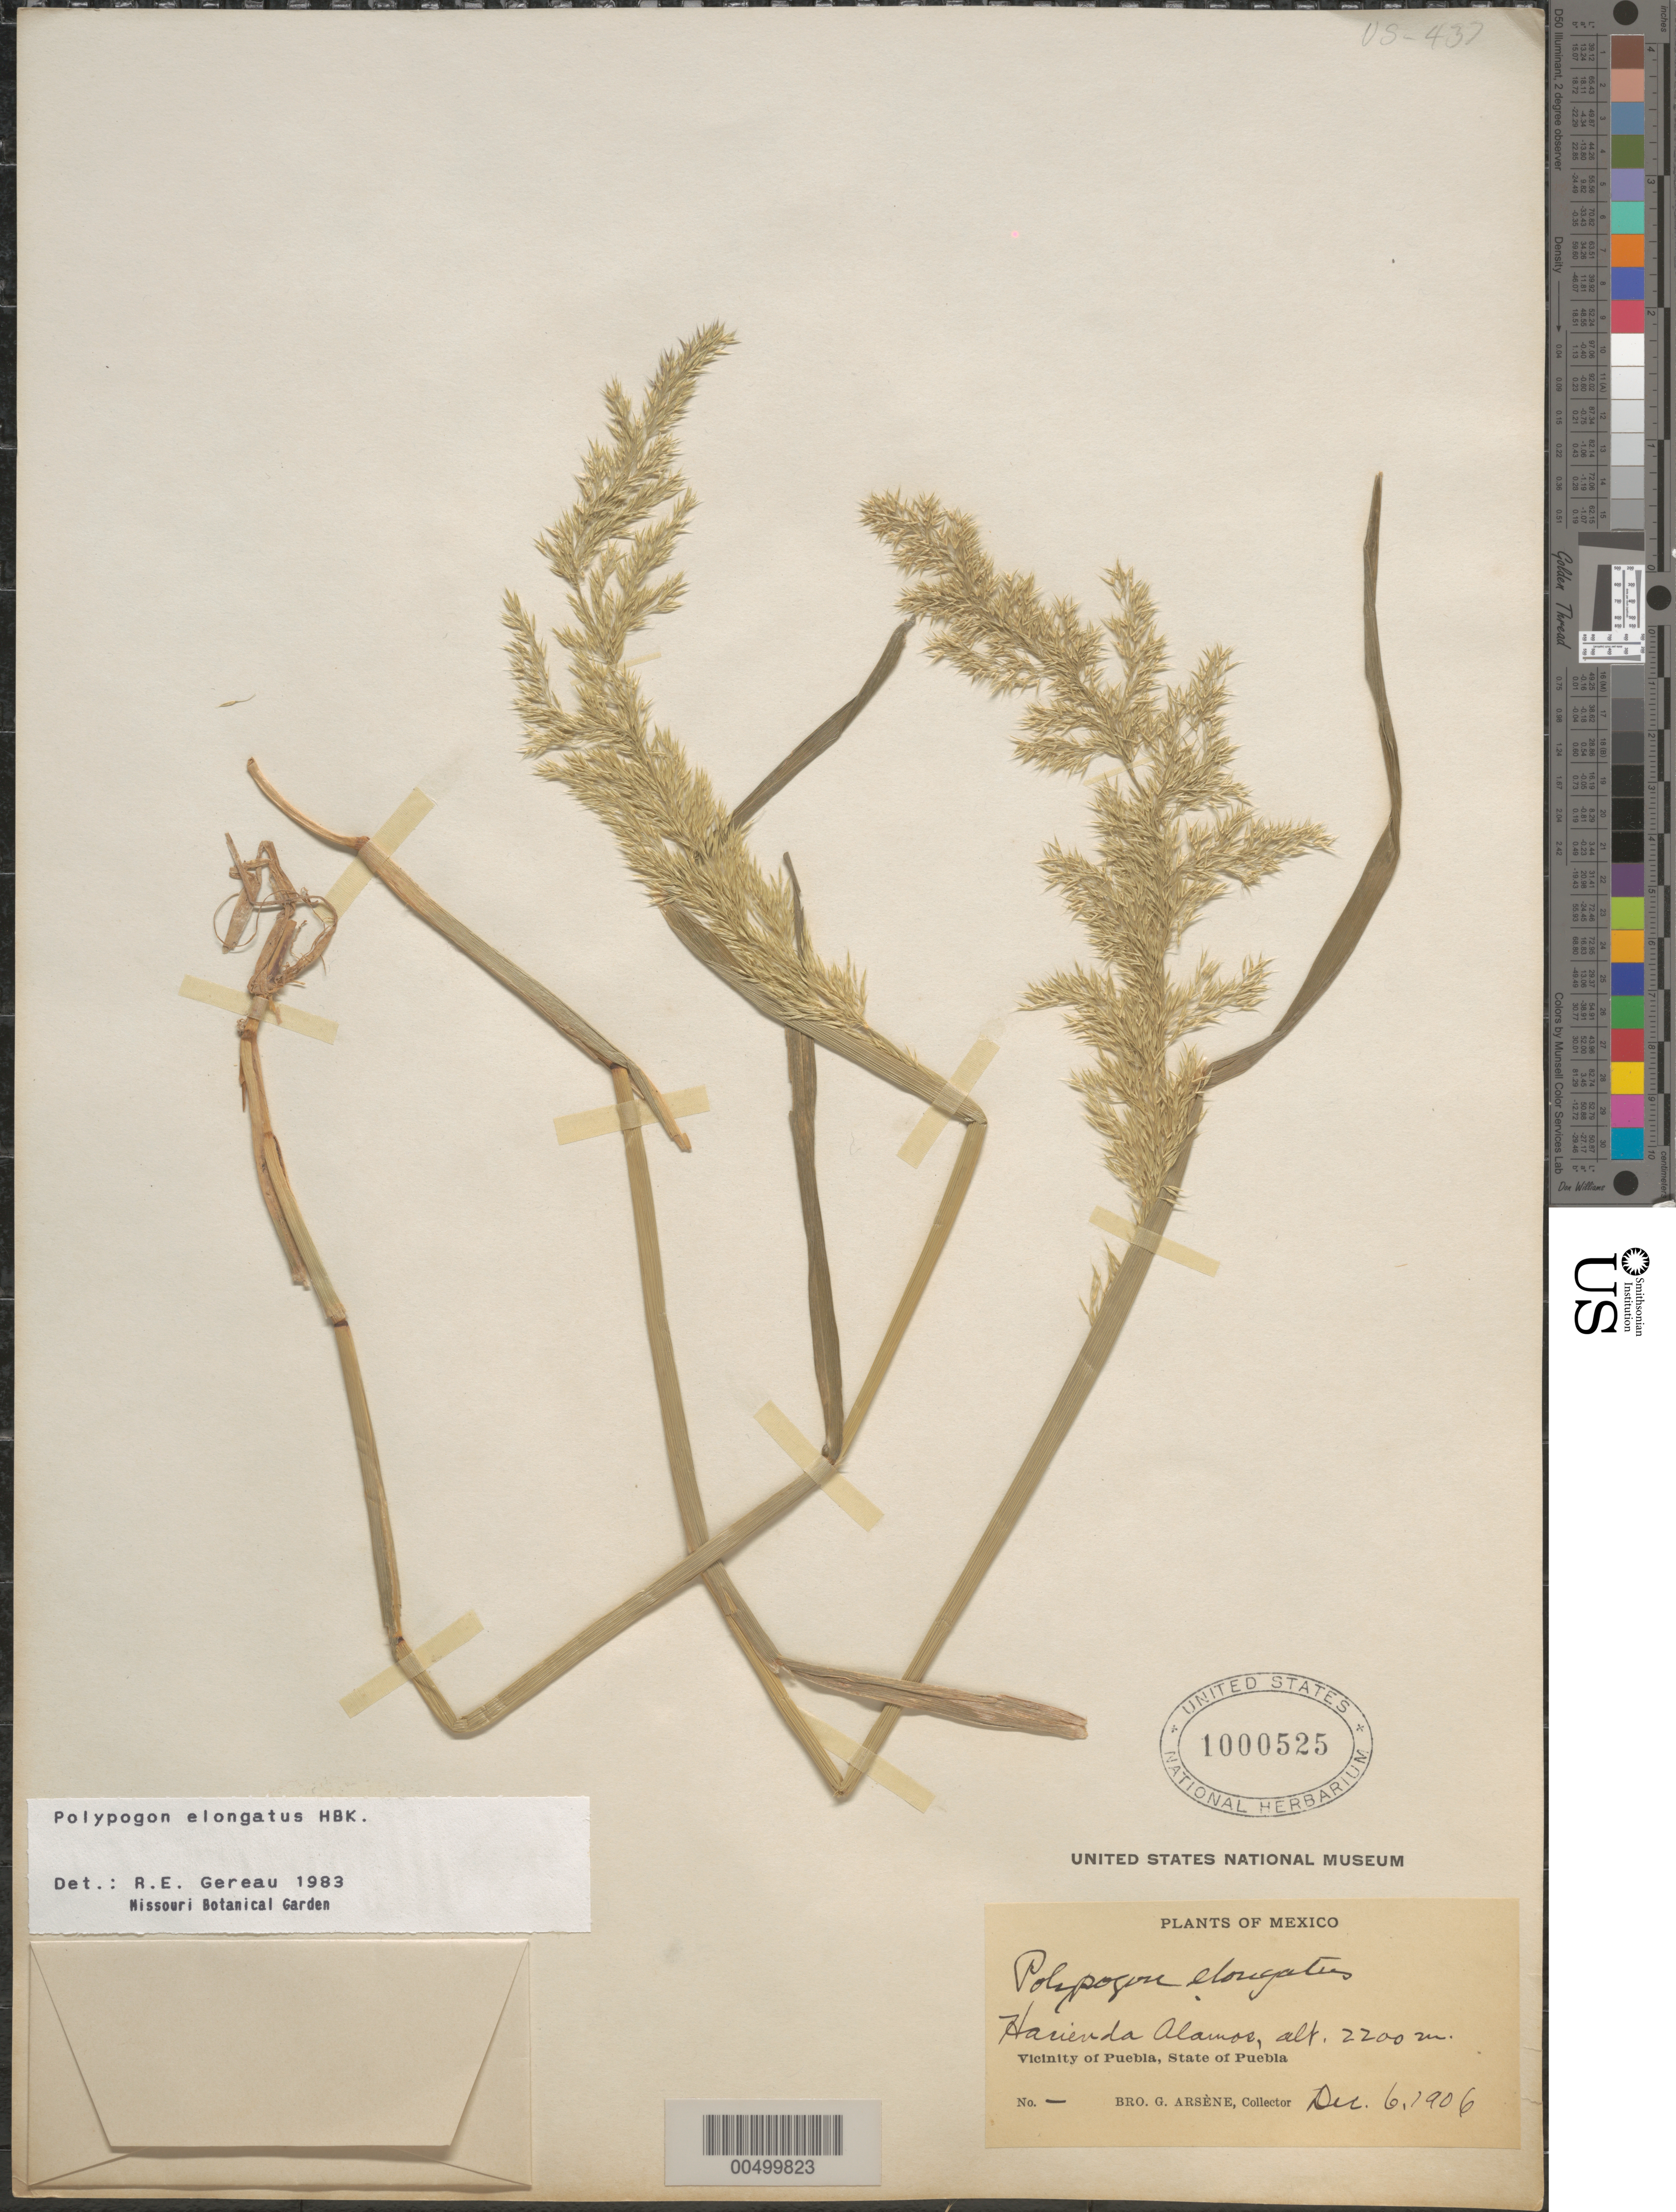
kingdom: Plantae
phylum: Tracheophyta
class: Liliopsida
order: Poales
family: Poaceae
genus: Chaetotropis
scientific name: Chaetotropis elongata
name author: (Kunth) Björkman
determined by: Poaceae Reorganization Project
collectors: Bro. G. Arsène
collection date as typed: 6 Dec 1906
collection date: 1906-12-06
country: Mexico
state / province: Puebla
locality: Vicinity of Puebla, Hacienda Alamos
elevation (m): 2200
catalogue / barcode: US 1000525